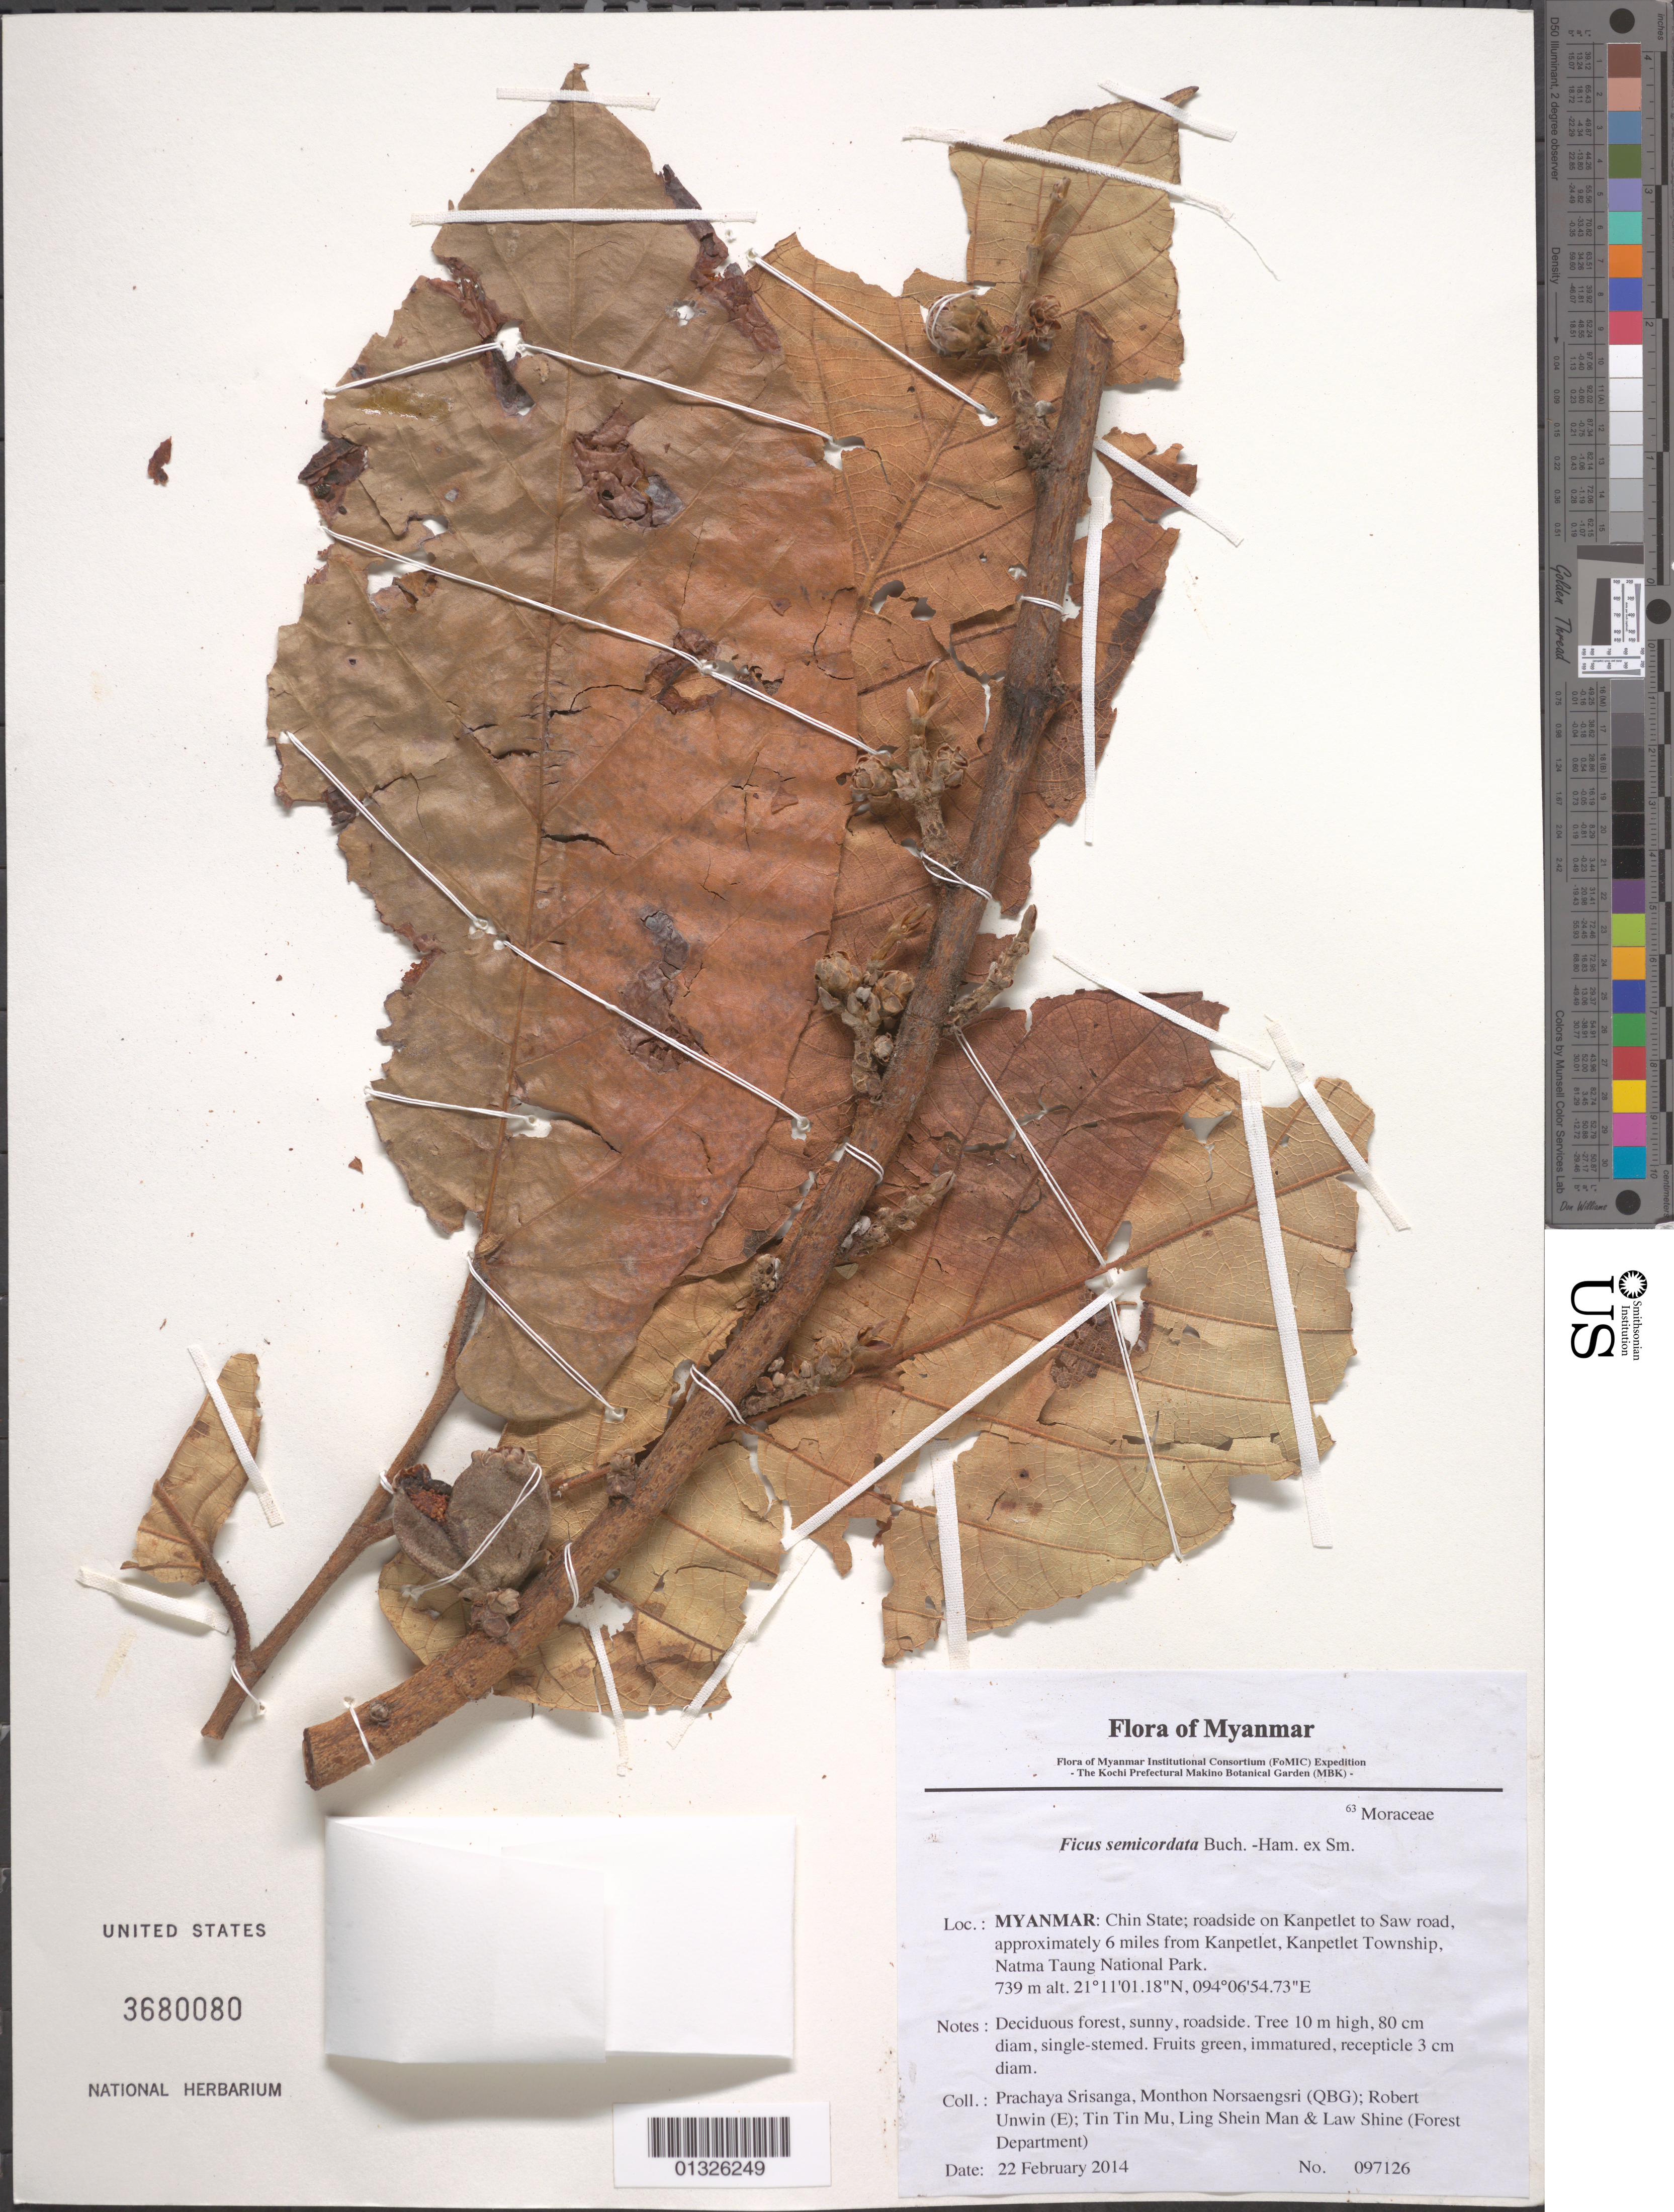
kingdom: Plantae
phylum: Tracheophyta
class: Magnoliopsida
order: Rosales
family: Moraceae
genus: Ficus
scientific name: Ficus semicordata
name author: Buch.-Ham. ex Sm.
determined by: Tagane, S.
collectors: P. Srisanga, M. Norsaengsri, R. Unwin, Tin Tin Mu, Ling Shein Man & L. Shine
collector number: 97126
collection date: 2014-02-22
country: Myanmar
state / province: Chin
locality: Roadside on Kanpetlet to Saw road, approximately 6 miles from Kanpetlet, Kanpetlet Township, Natma Taung National Park.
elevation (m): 739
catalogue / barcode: US 3680080